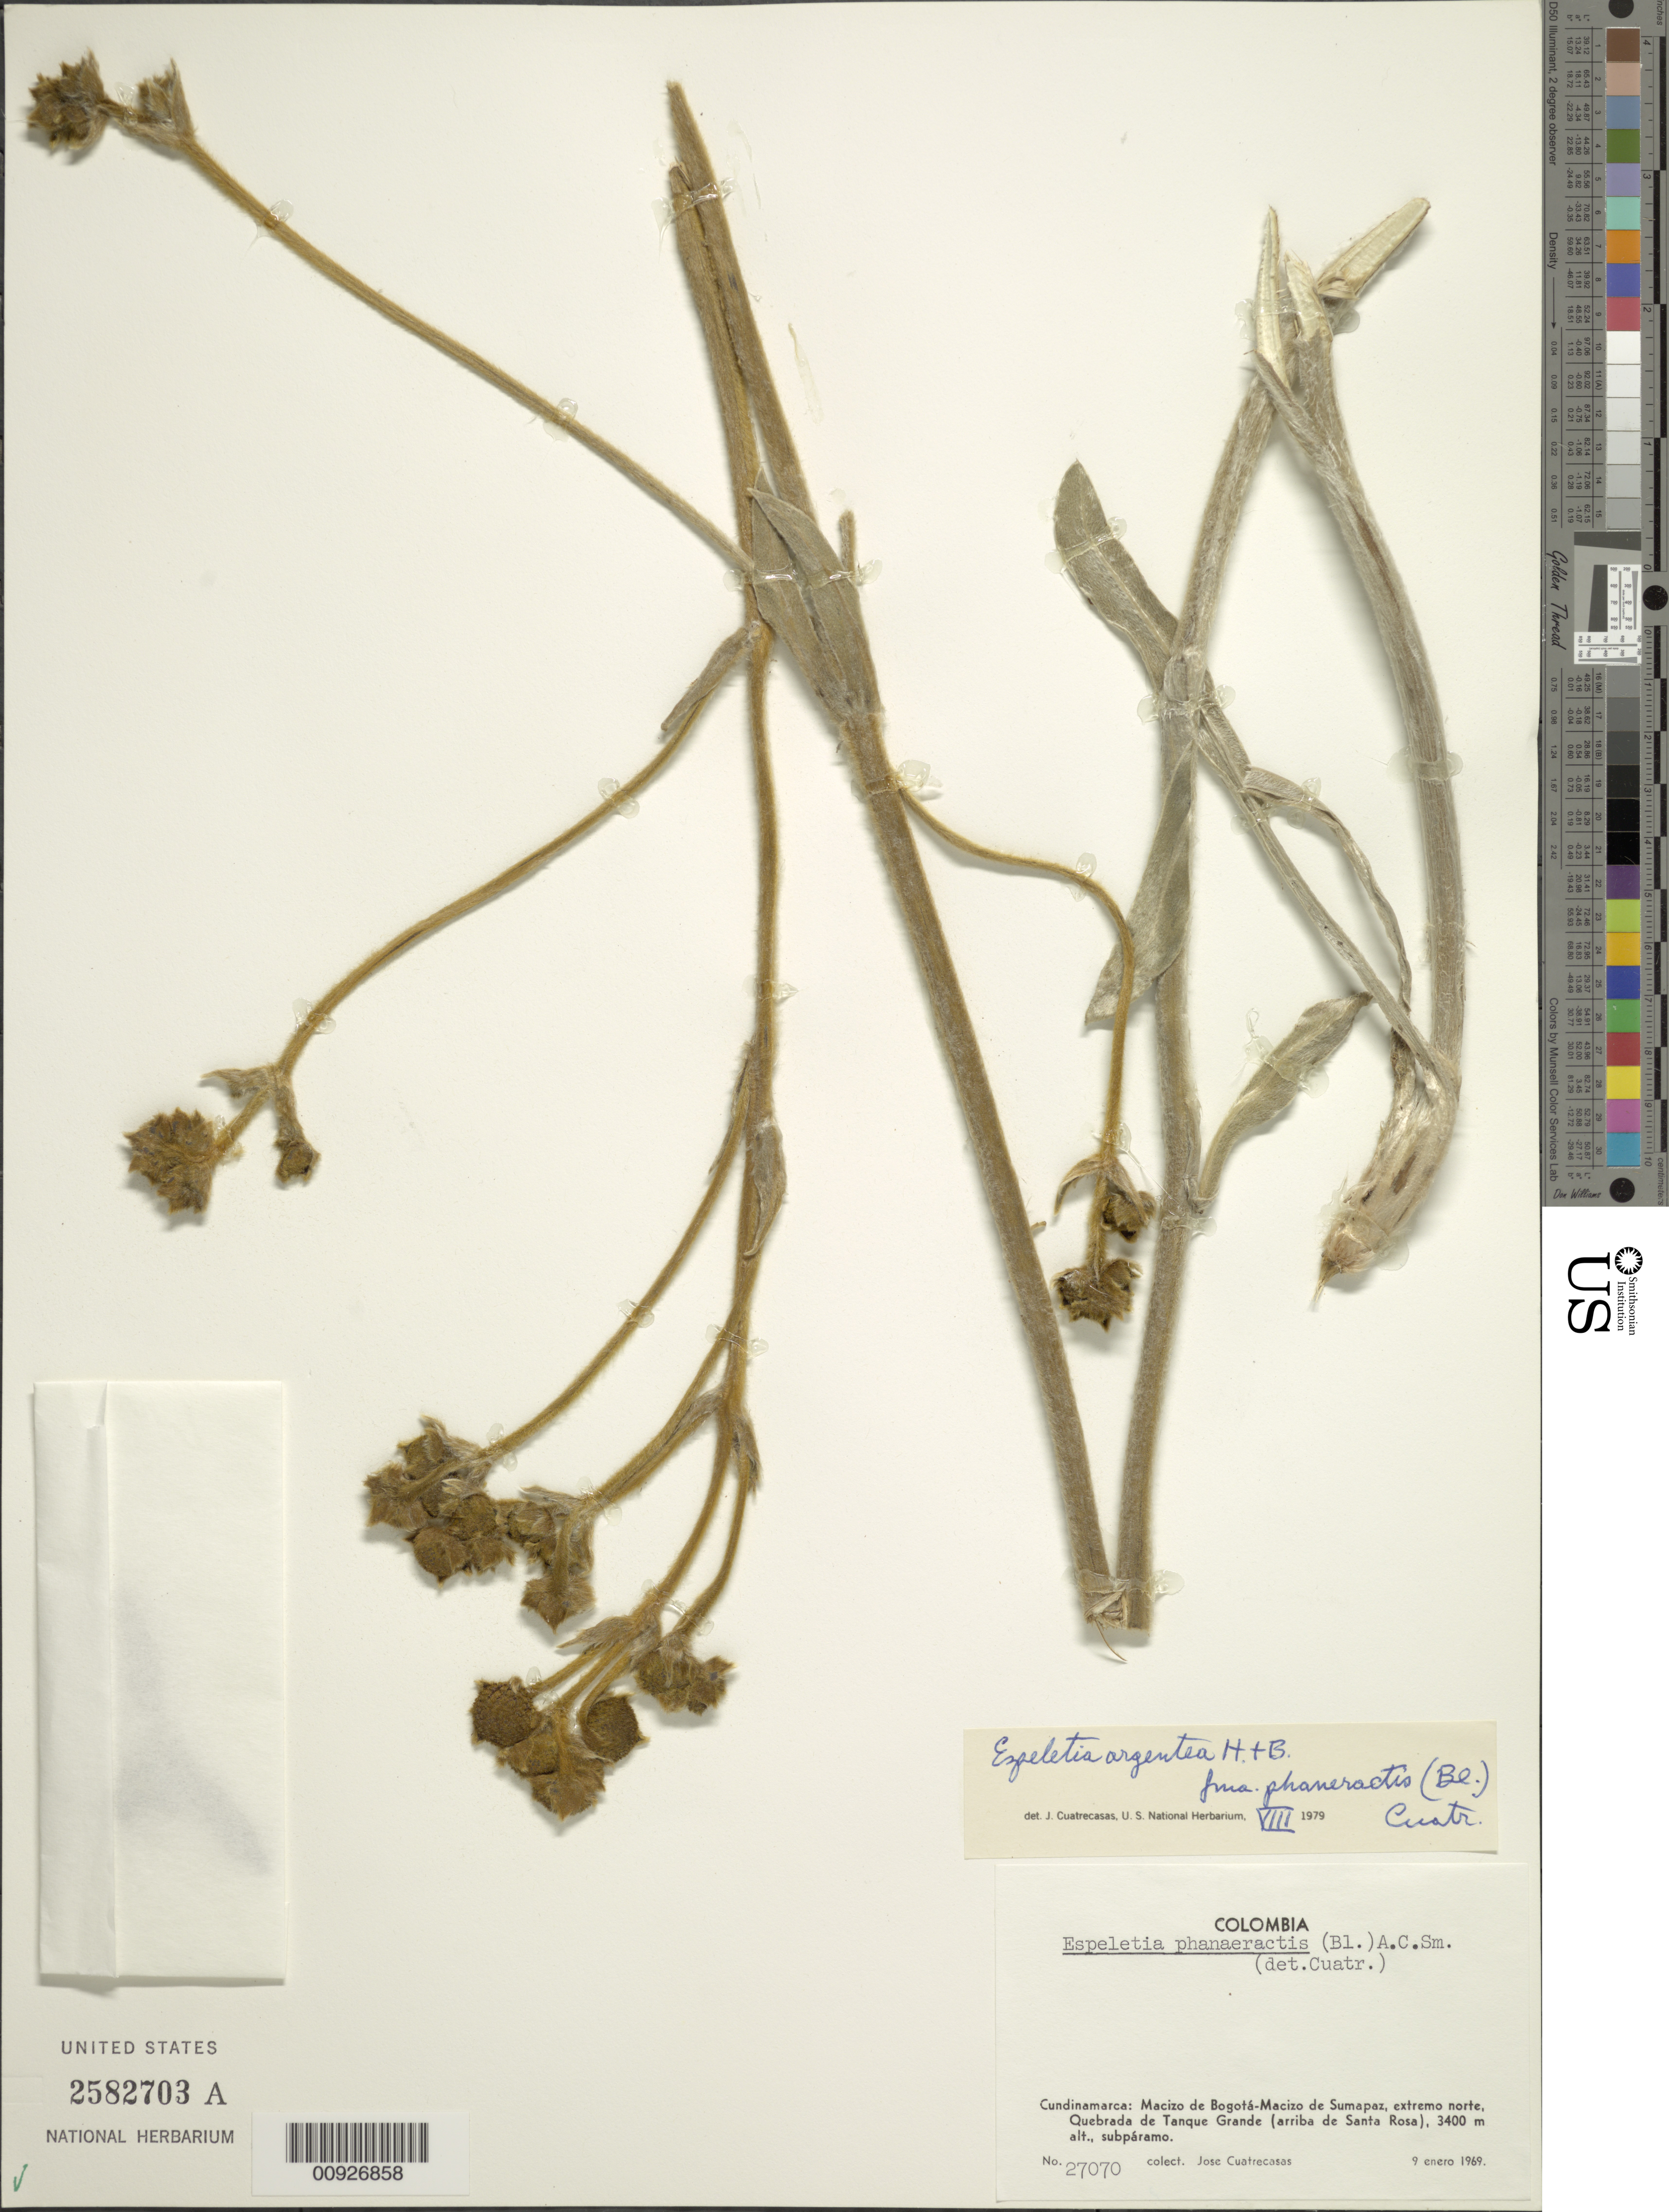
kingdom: Plantae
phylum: Tracheophyta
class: Magnoliopsida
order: Asterales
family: Asteraceae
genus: Espeletia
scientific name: Espeletia argentea f. phaneractis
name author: (S.F. Blake) Cuatrec.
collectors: J. Cuatrecasas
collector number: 27070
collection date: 1969-01-09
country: Colombia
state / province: Cundinamarca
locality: Macizo de Bogotá-Macizo de Sumapaz, extremo norte, Quebrada del Tanque Grande (arriba de Santa Rosa).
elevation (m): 3400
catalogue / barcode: US 2582703A